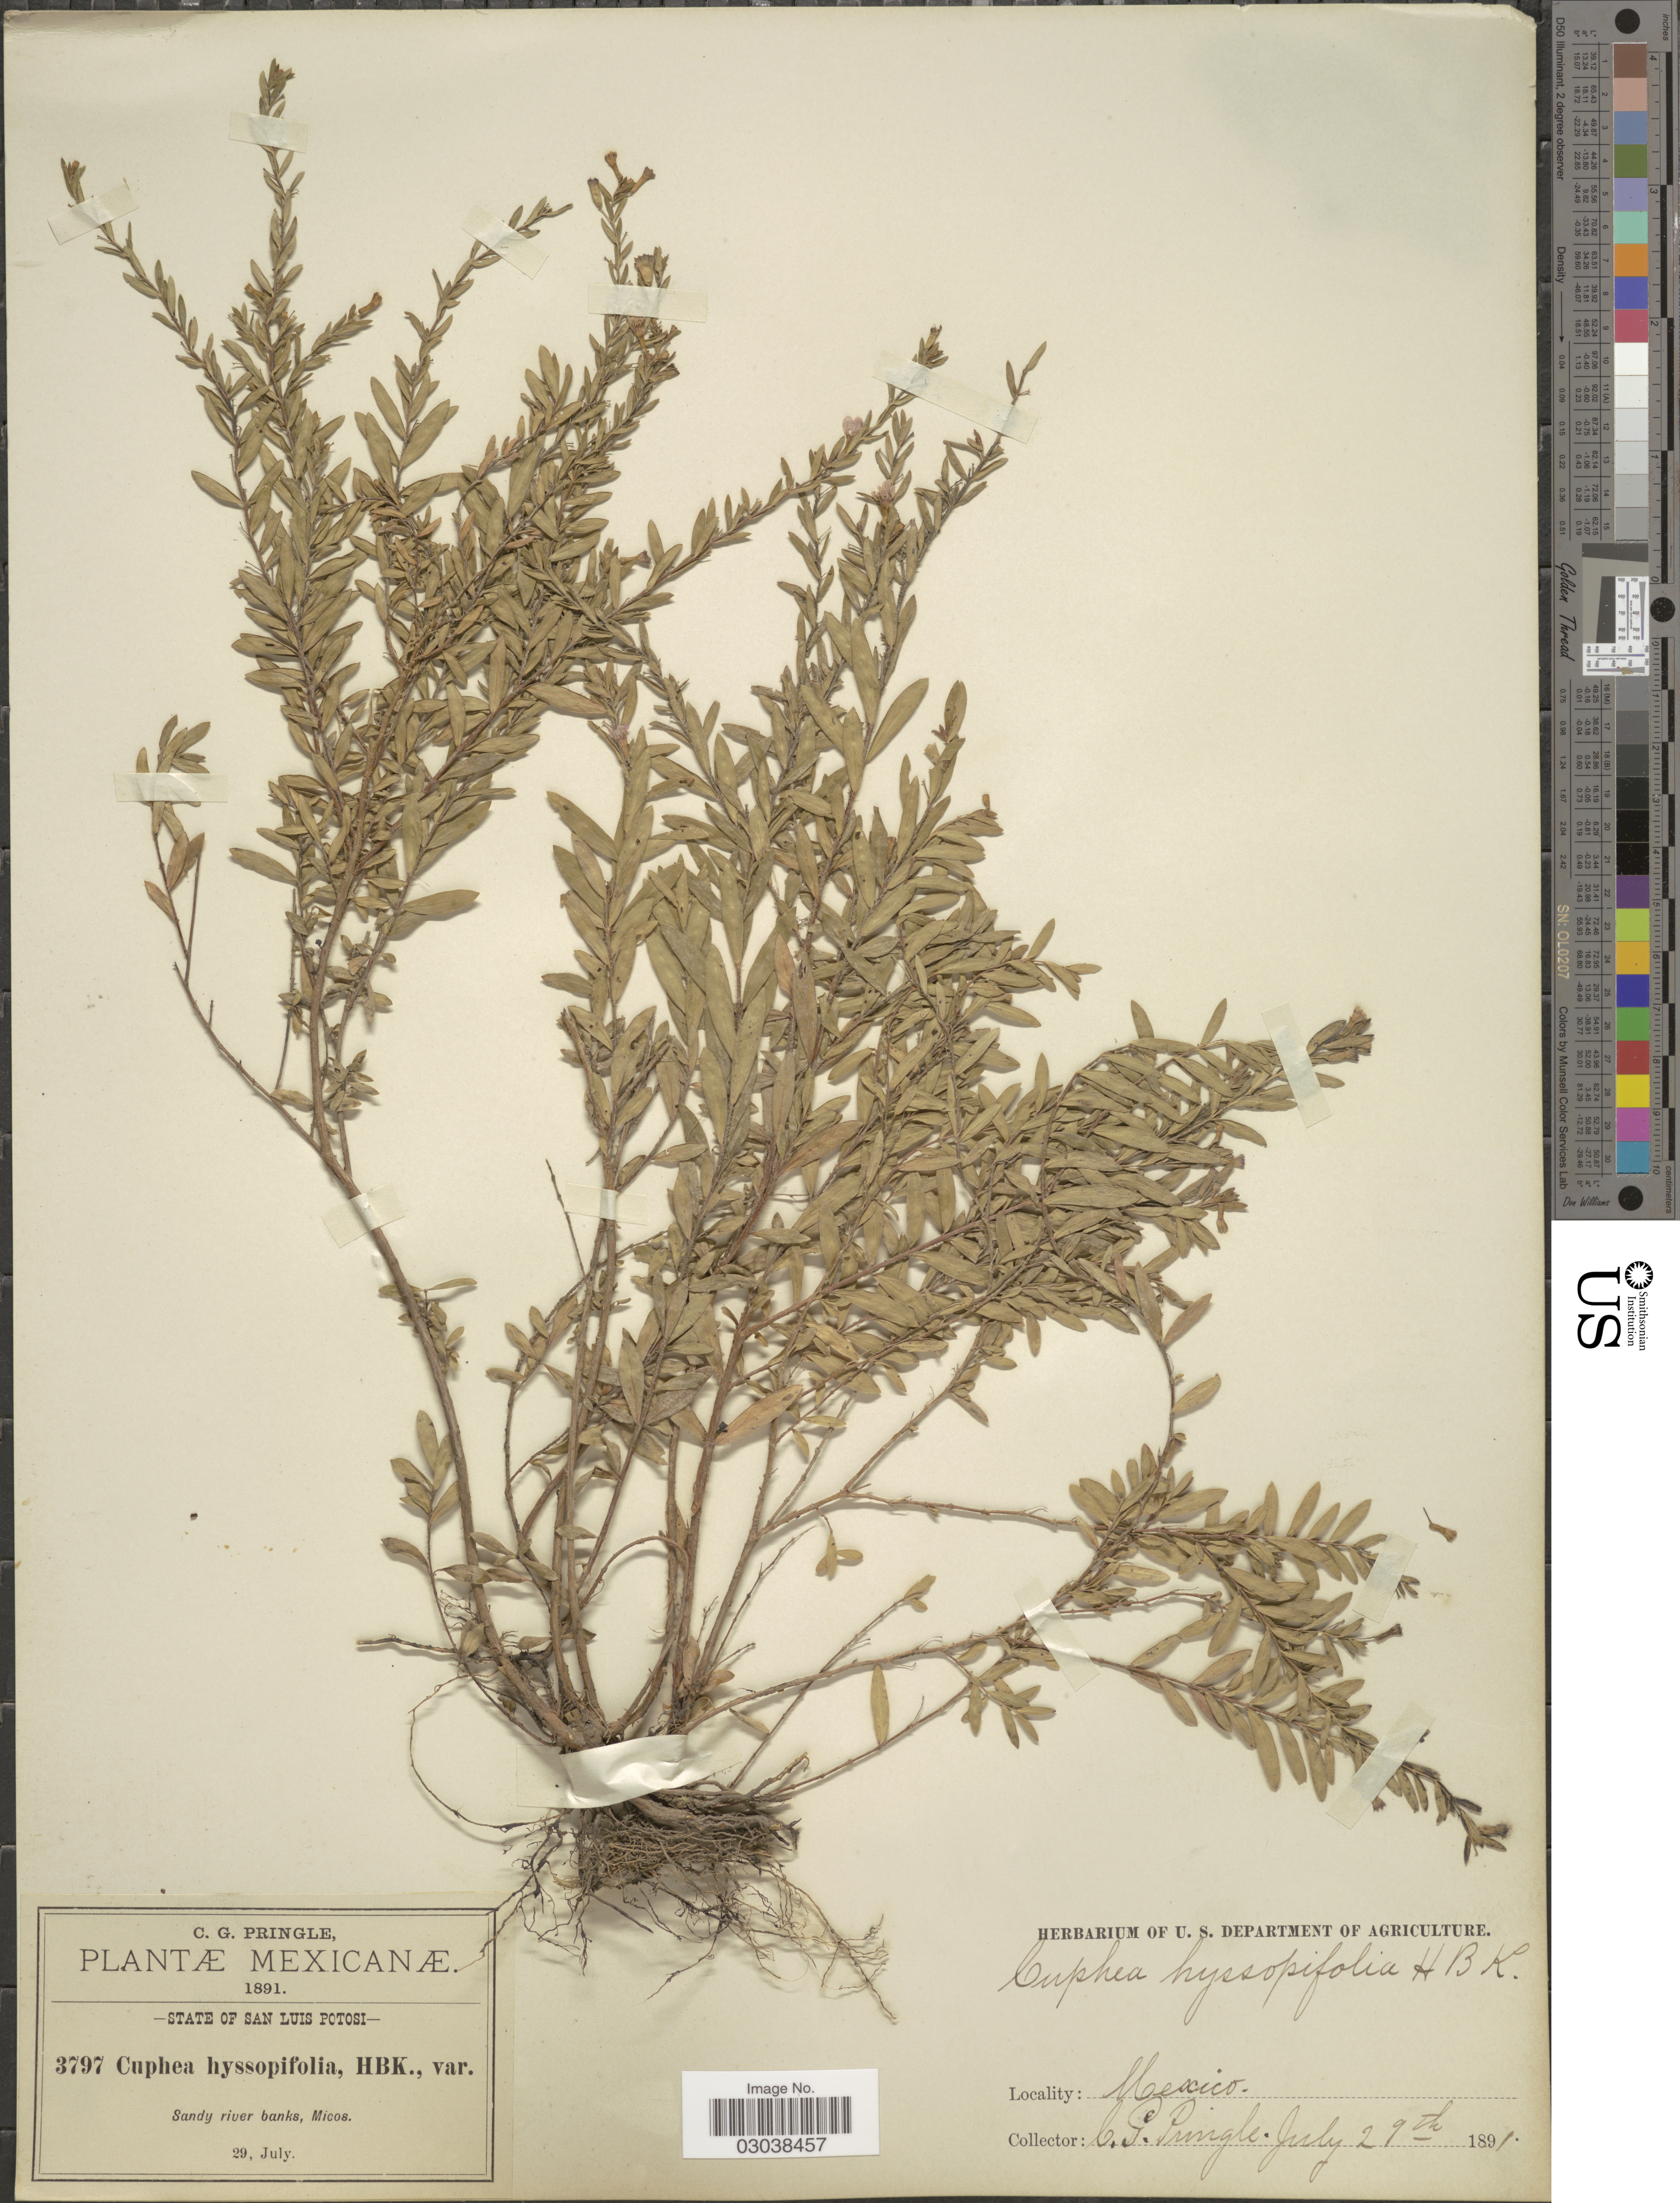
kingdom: Plantae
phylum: Tracheophyta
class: Magnoliopsida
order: Myrtales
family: Lythraceae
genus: Cuphea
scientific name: Cuphea hyssopifolia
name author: Kunth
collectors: C. G. Pringle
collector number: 3797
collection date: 1891-07-29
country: Mexico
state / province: San Luis Potosí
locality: Sandy river banks, Micos.